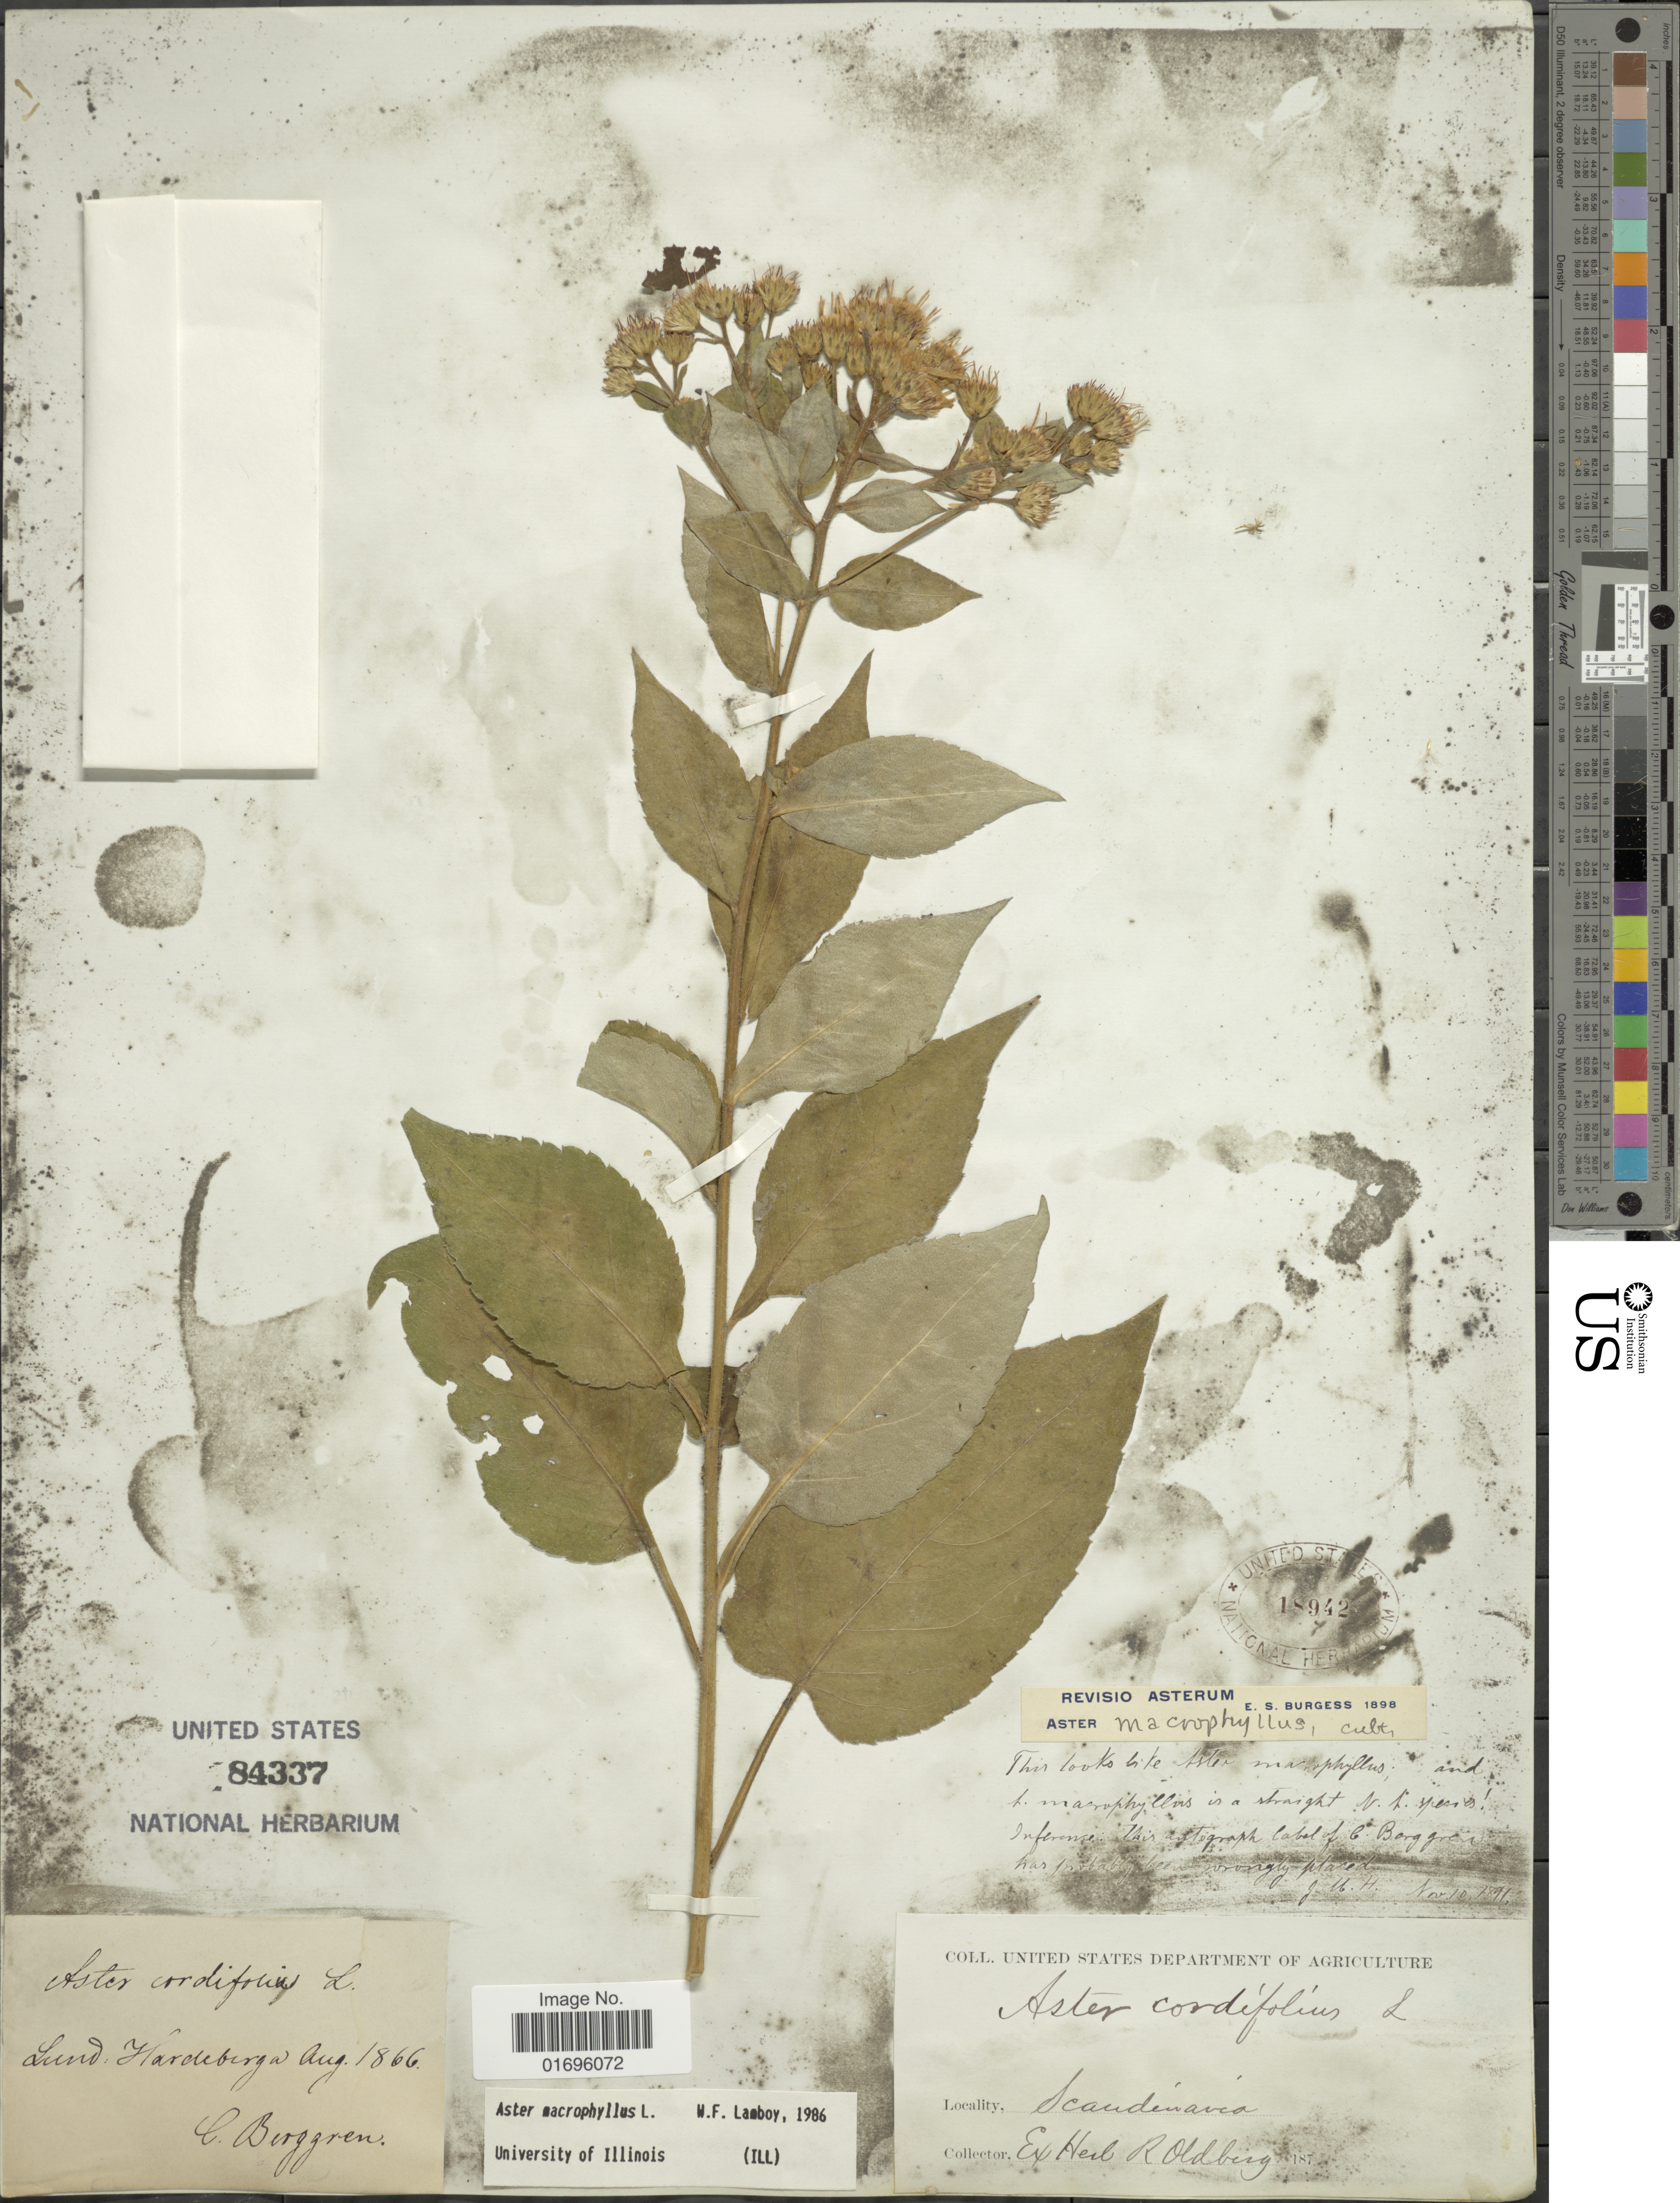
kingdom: Plantae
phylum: Tracheophyta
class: Magnoliopsida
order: Asterales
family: Asteraceae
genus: Aster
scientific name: Aster macrophyllus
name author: L.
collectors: S. Berggren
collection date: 1866-08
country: Sweden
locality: Lund. Hardeberga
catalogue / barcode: US 84337